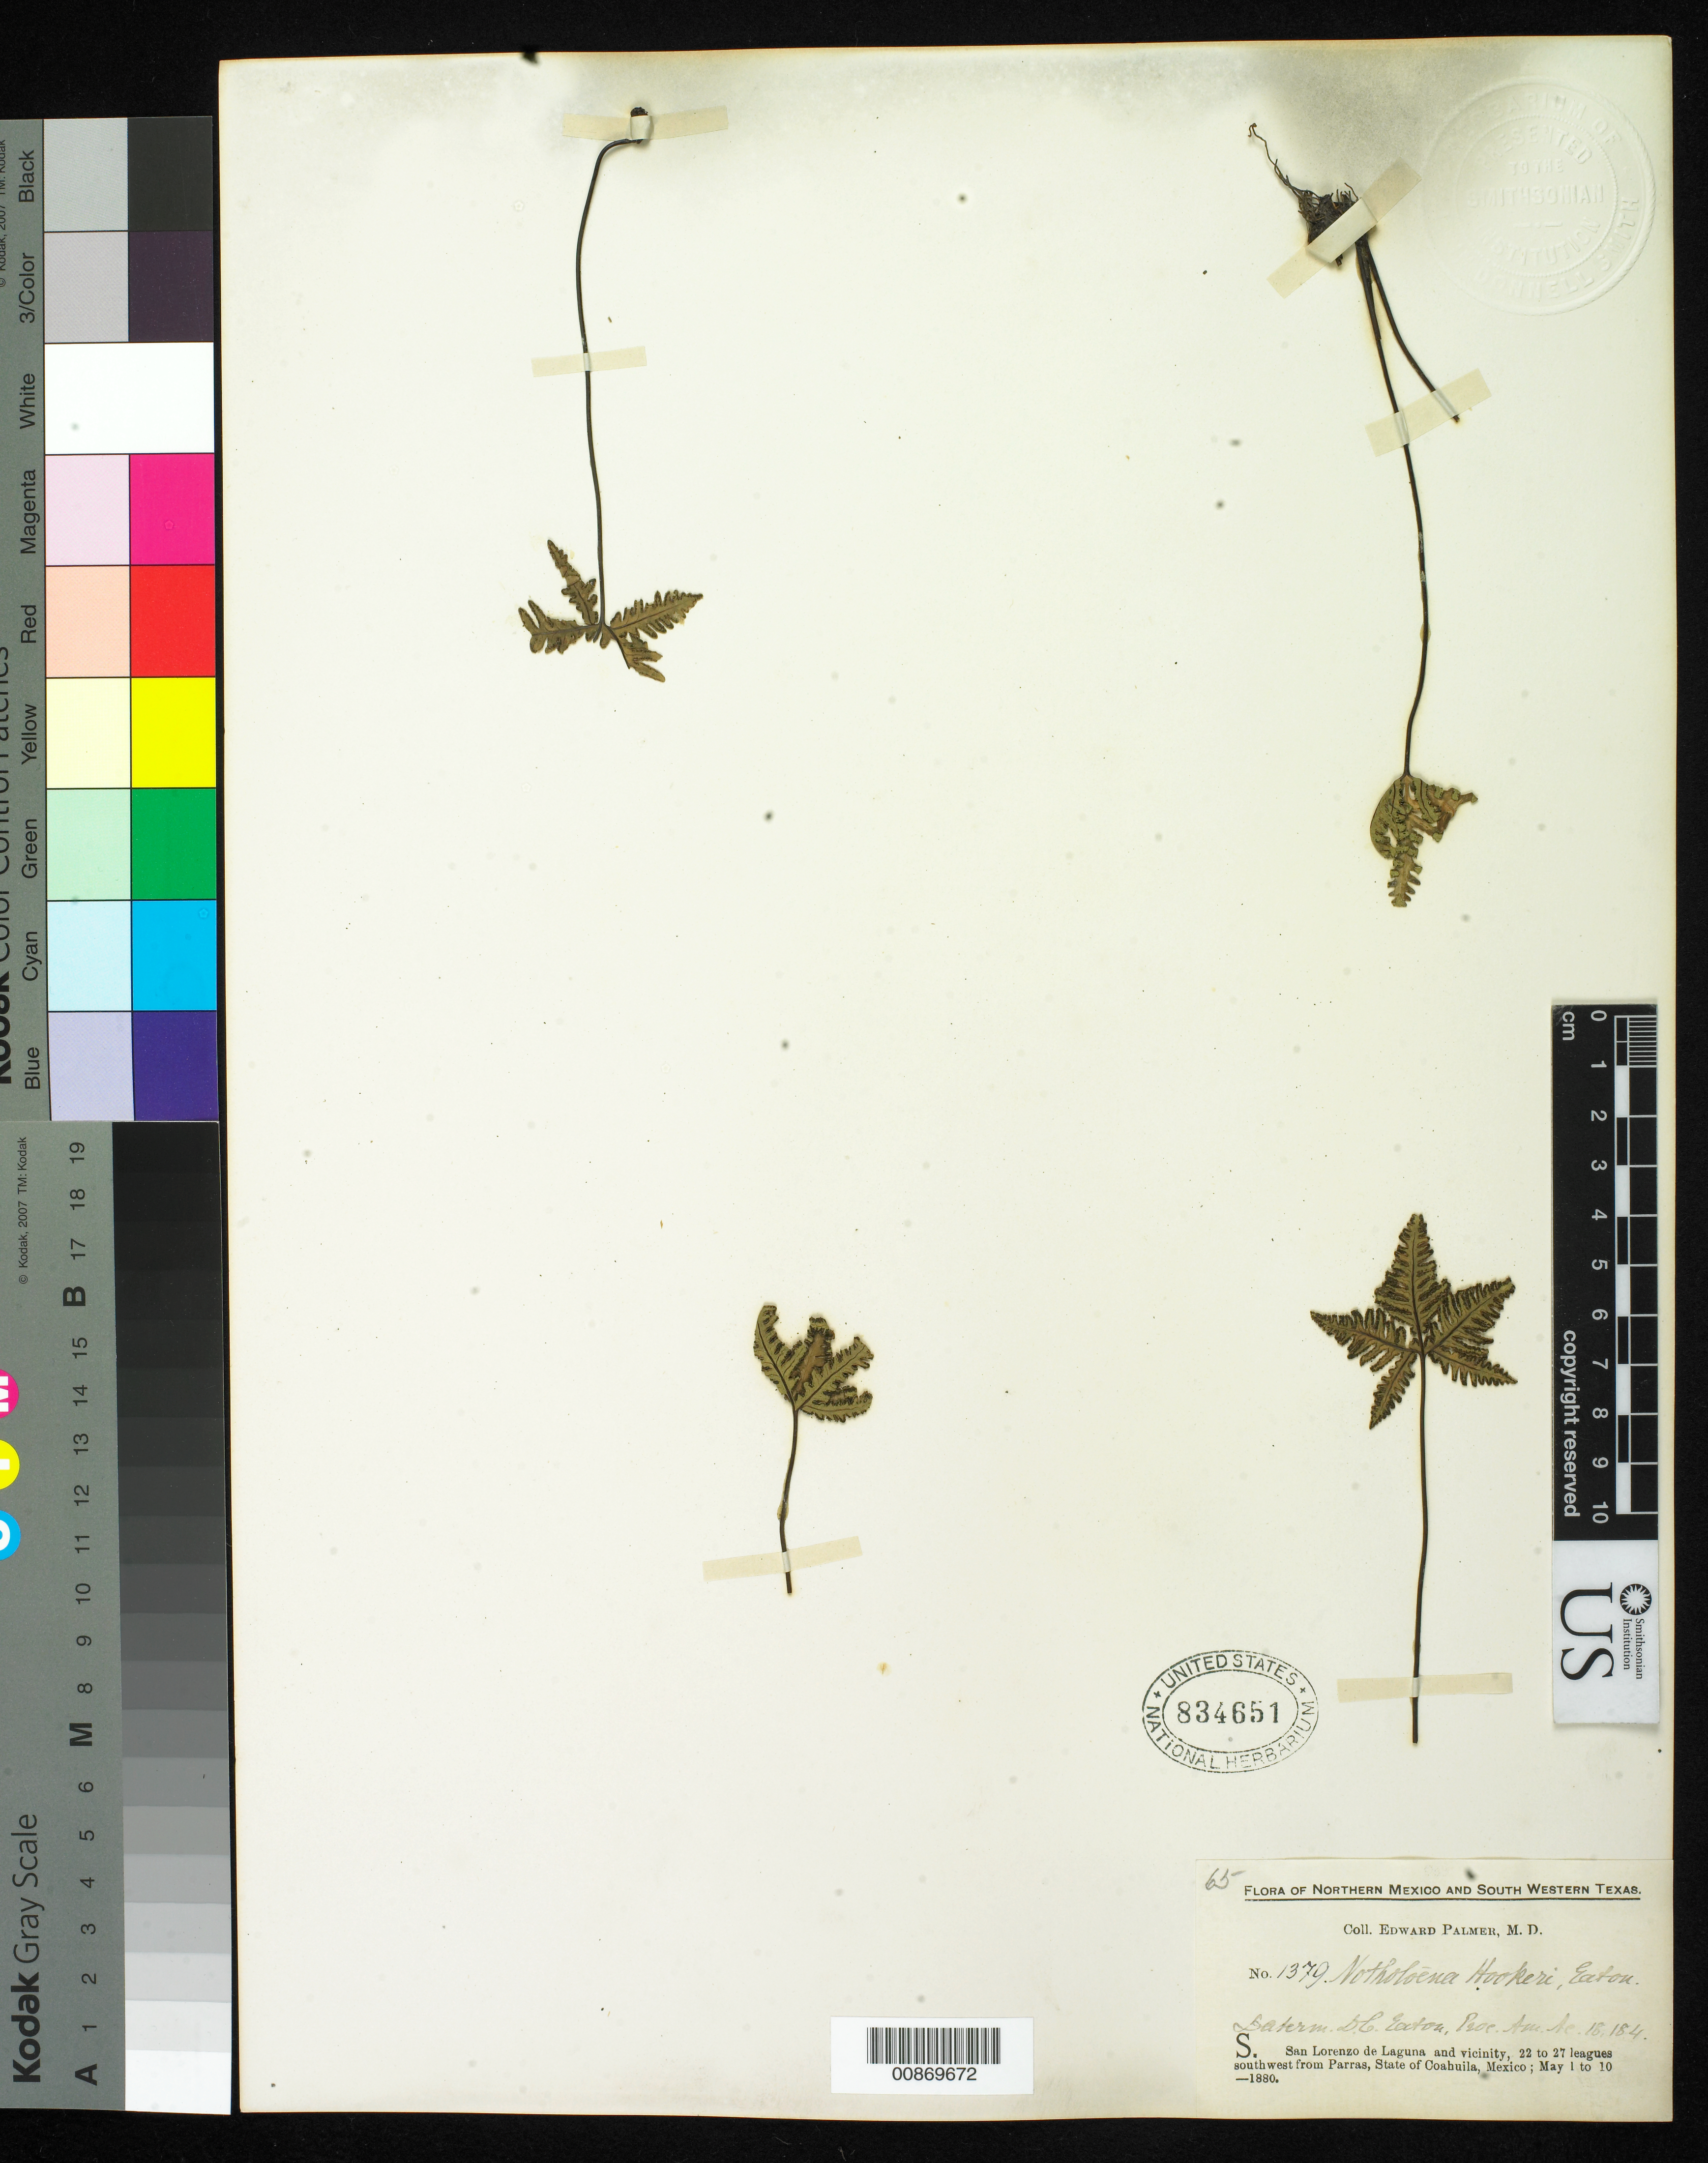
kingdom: Plantae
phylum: Tracheophyta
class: Polypodiopsida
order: Polypodiales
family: Pteridaceae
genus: Cheilanthes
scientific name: Cheilanthes hookeri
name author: Domin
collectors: E. Palmer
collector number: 1379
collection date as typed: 01 May 1880 to 10 May 1880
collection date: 1880-05-01/1880-05-10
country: Mexico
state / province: Coahuila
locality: S. San Lorenzo de Laguna and vicinity, 22 to 27 leagues southwest from Parras, Coahuila.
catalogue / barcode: US 834651